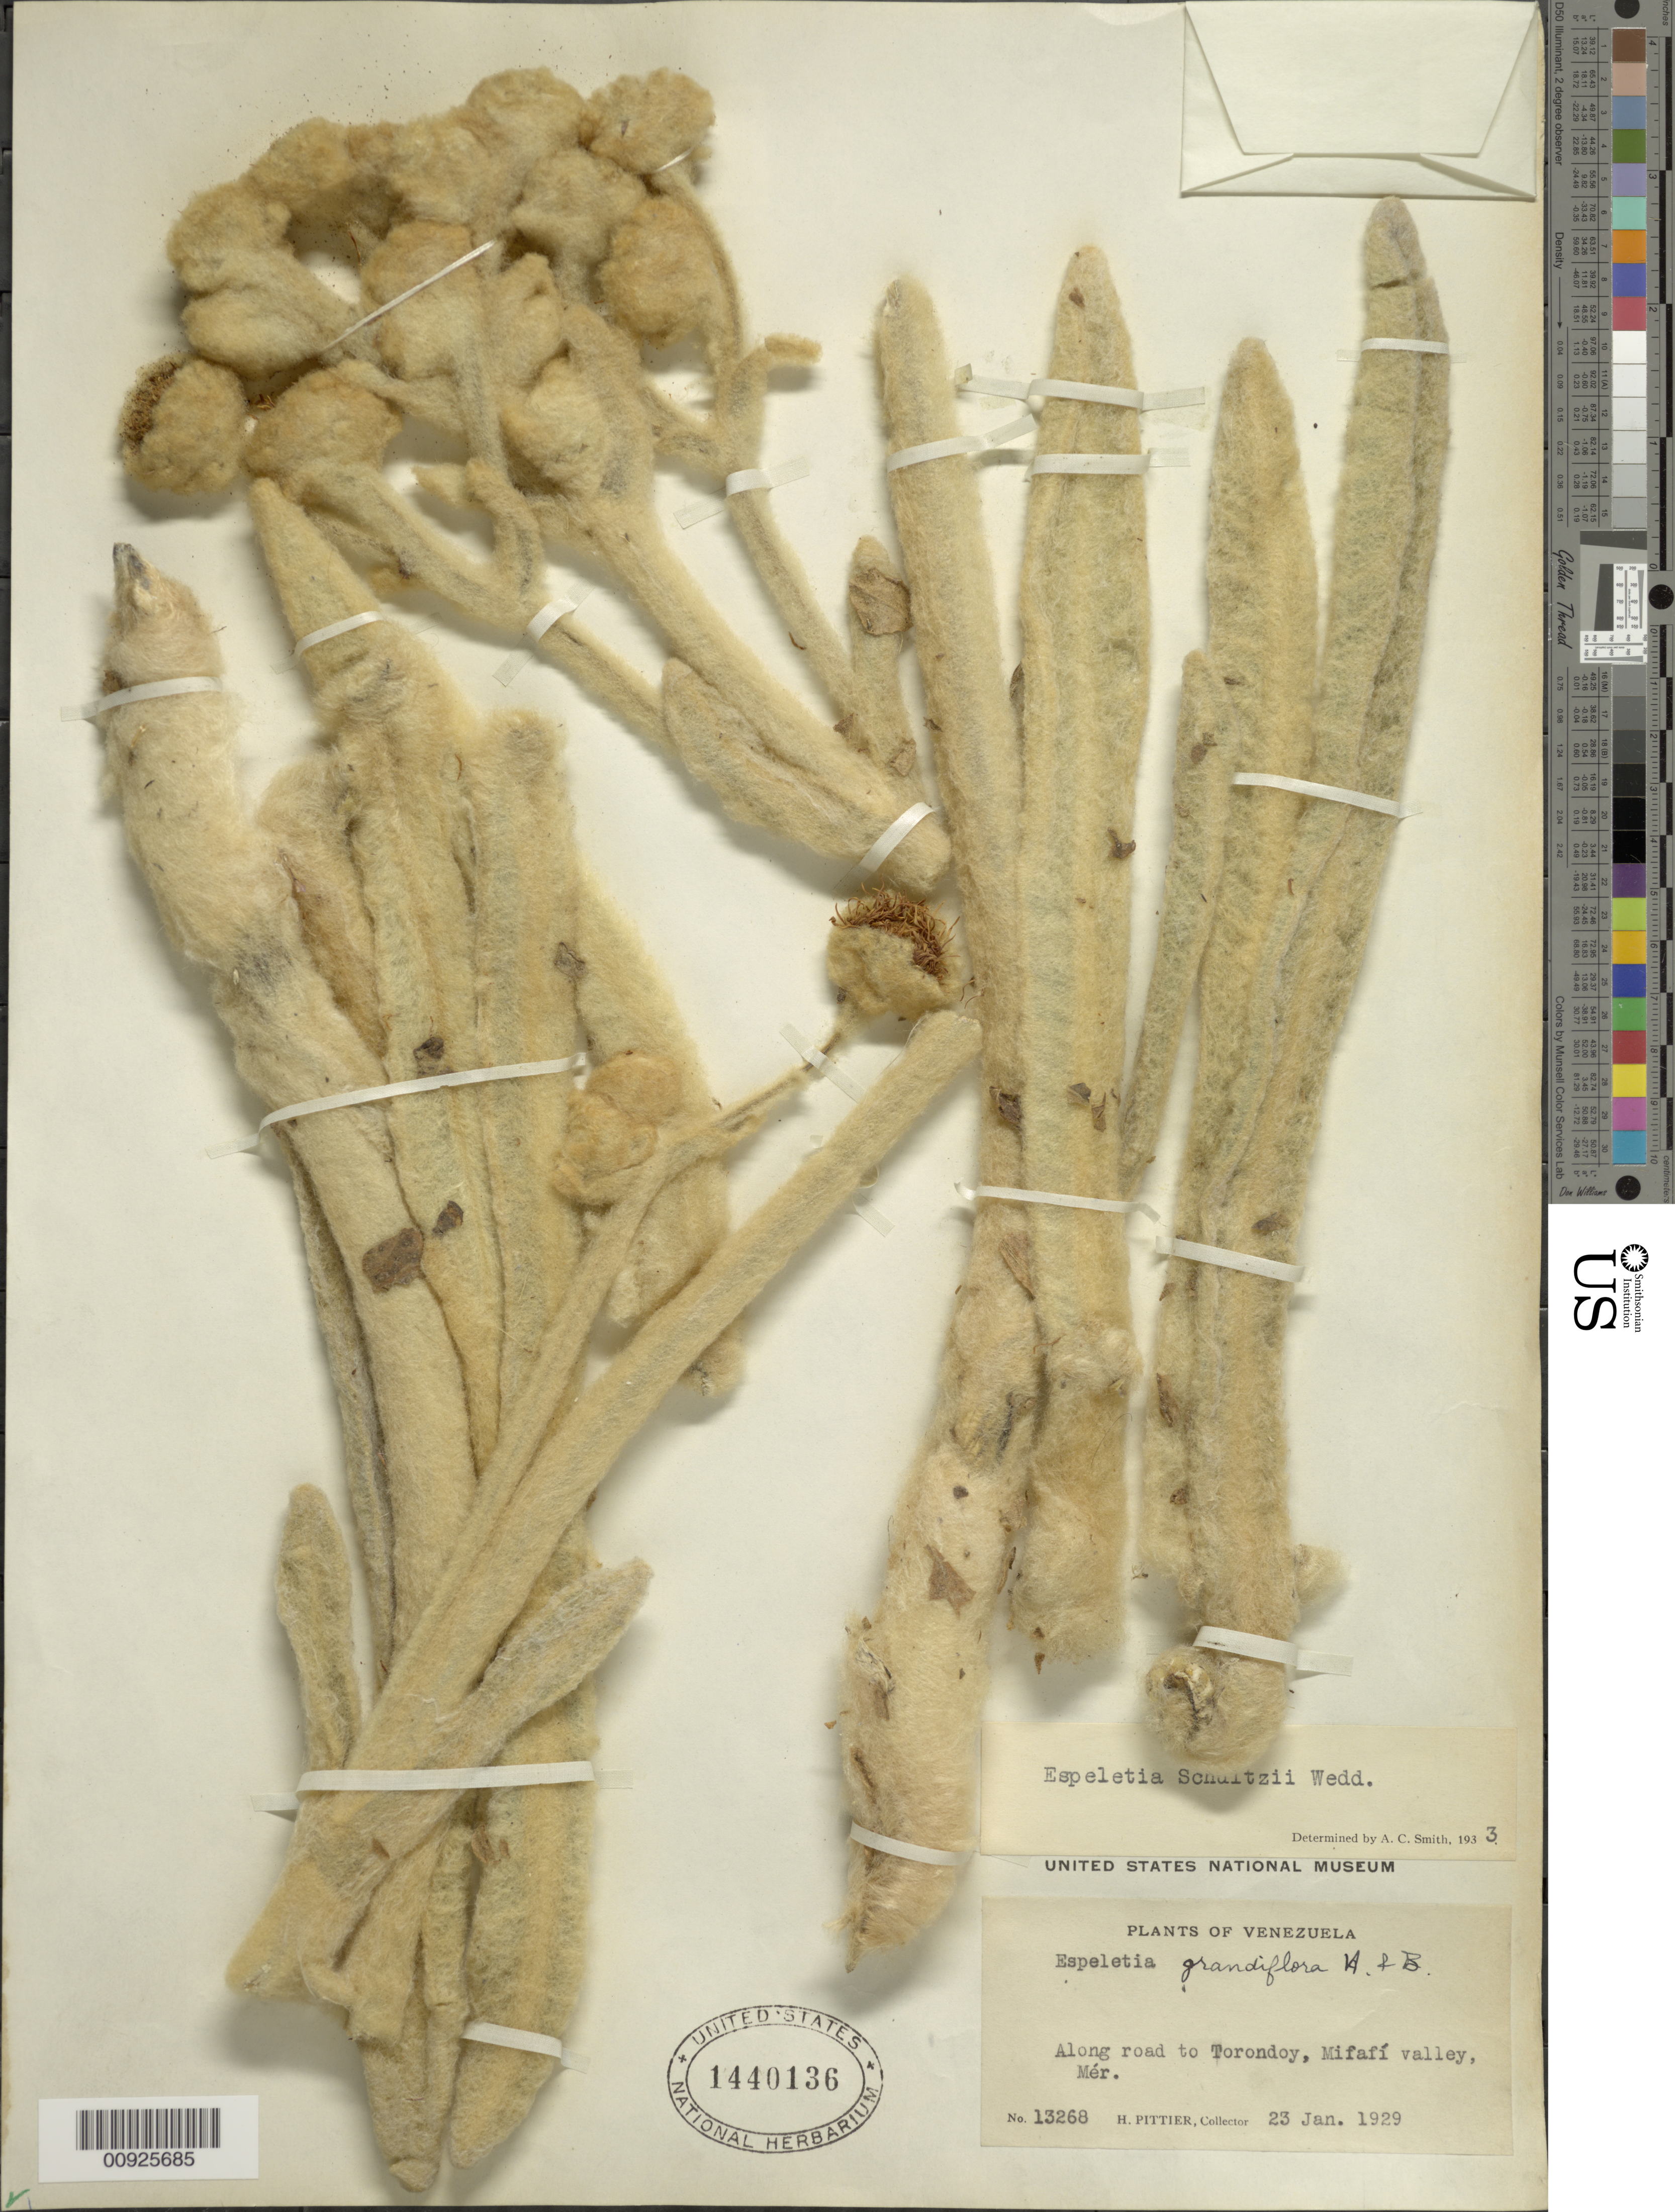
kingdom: Plantae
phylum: Tracheophyta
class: Magnoliopsida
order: Asterales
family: Asteraceae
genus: Espeletia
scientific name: Espeletia schultzii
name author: Wedd.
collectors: H. F. Pittier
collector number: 13268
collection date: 1929-01-23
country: Venezuela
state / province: Mérida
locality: Along road to Torondoy, Mifafí valley.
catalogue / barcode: US 1440136